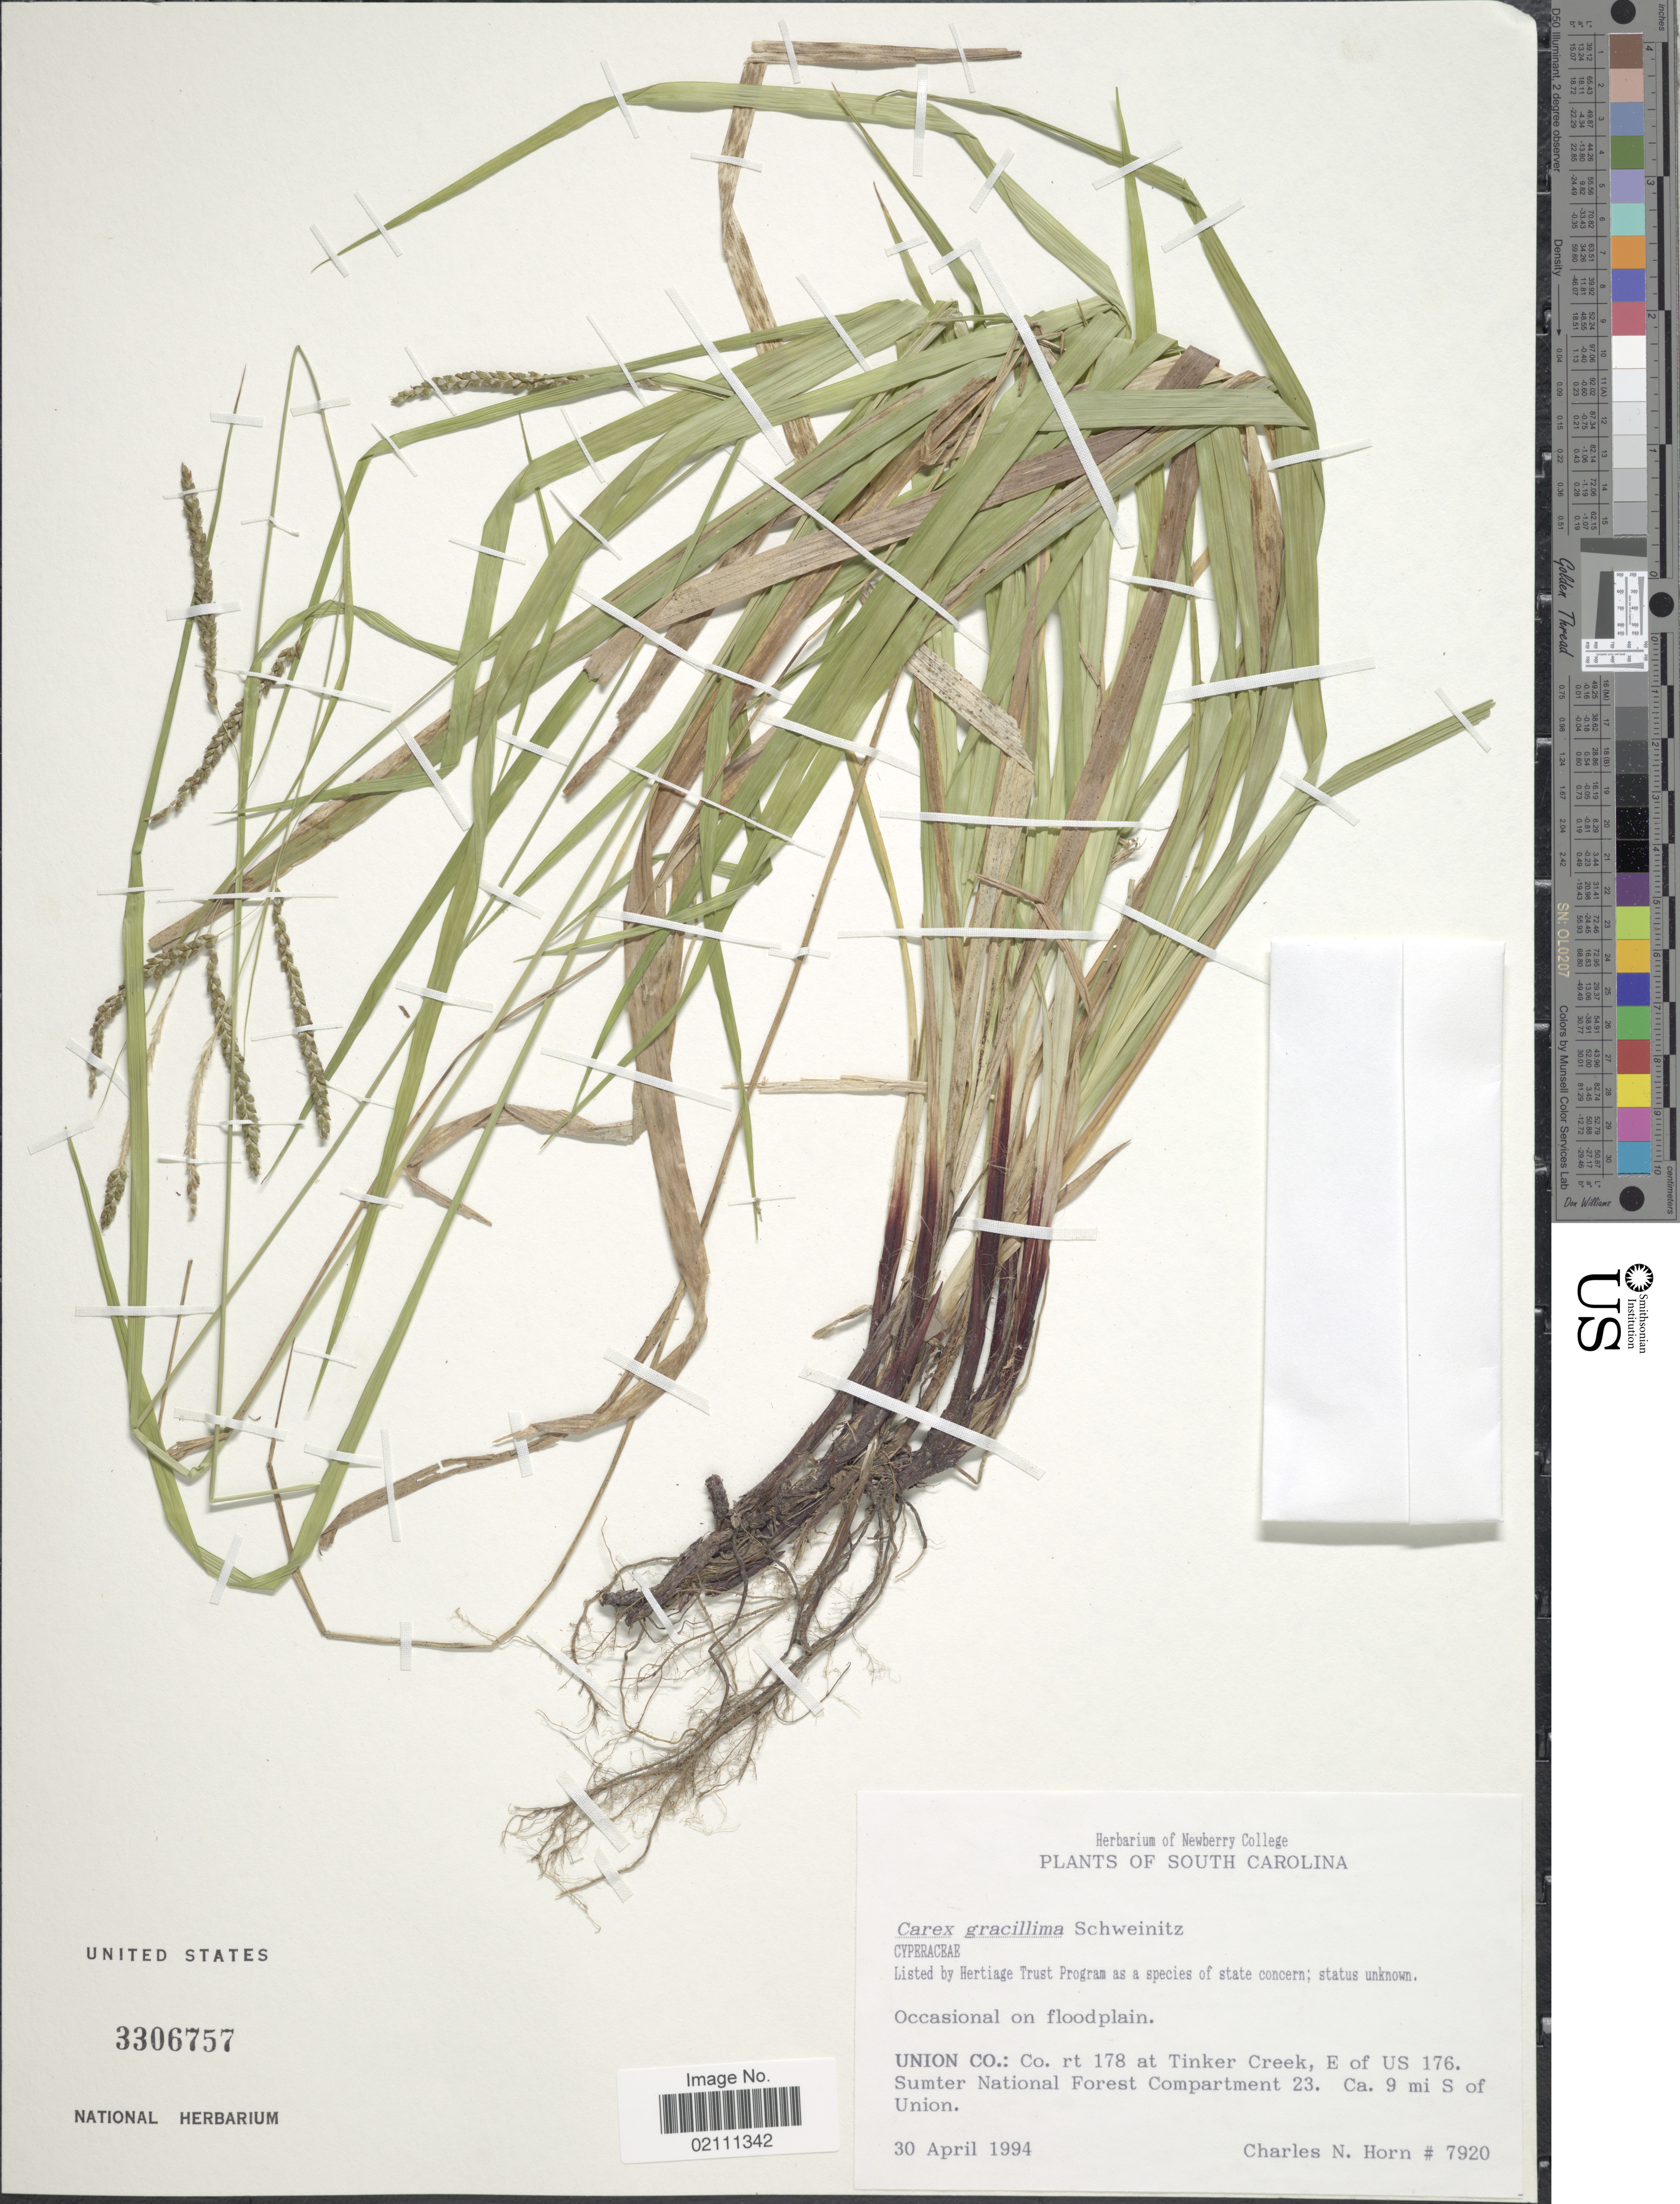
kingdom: Plantae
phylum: Tracheophyta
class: Liliopsida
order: Poales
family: Cyperaceae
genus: Carex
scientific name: Carex gracillima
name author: Schwein.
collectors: C. N. Horn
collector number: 7920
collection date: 1994-04-30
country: United States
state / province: South Carolina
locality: Occasional on floodplain, Union Co.: Co. rt 178 at Tinker Creek, E of US 176, Sumter National Forest Compartment 23, ca. 9 mi S of Union.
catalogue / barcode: US 3306757